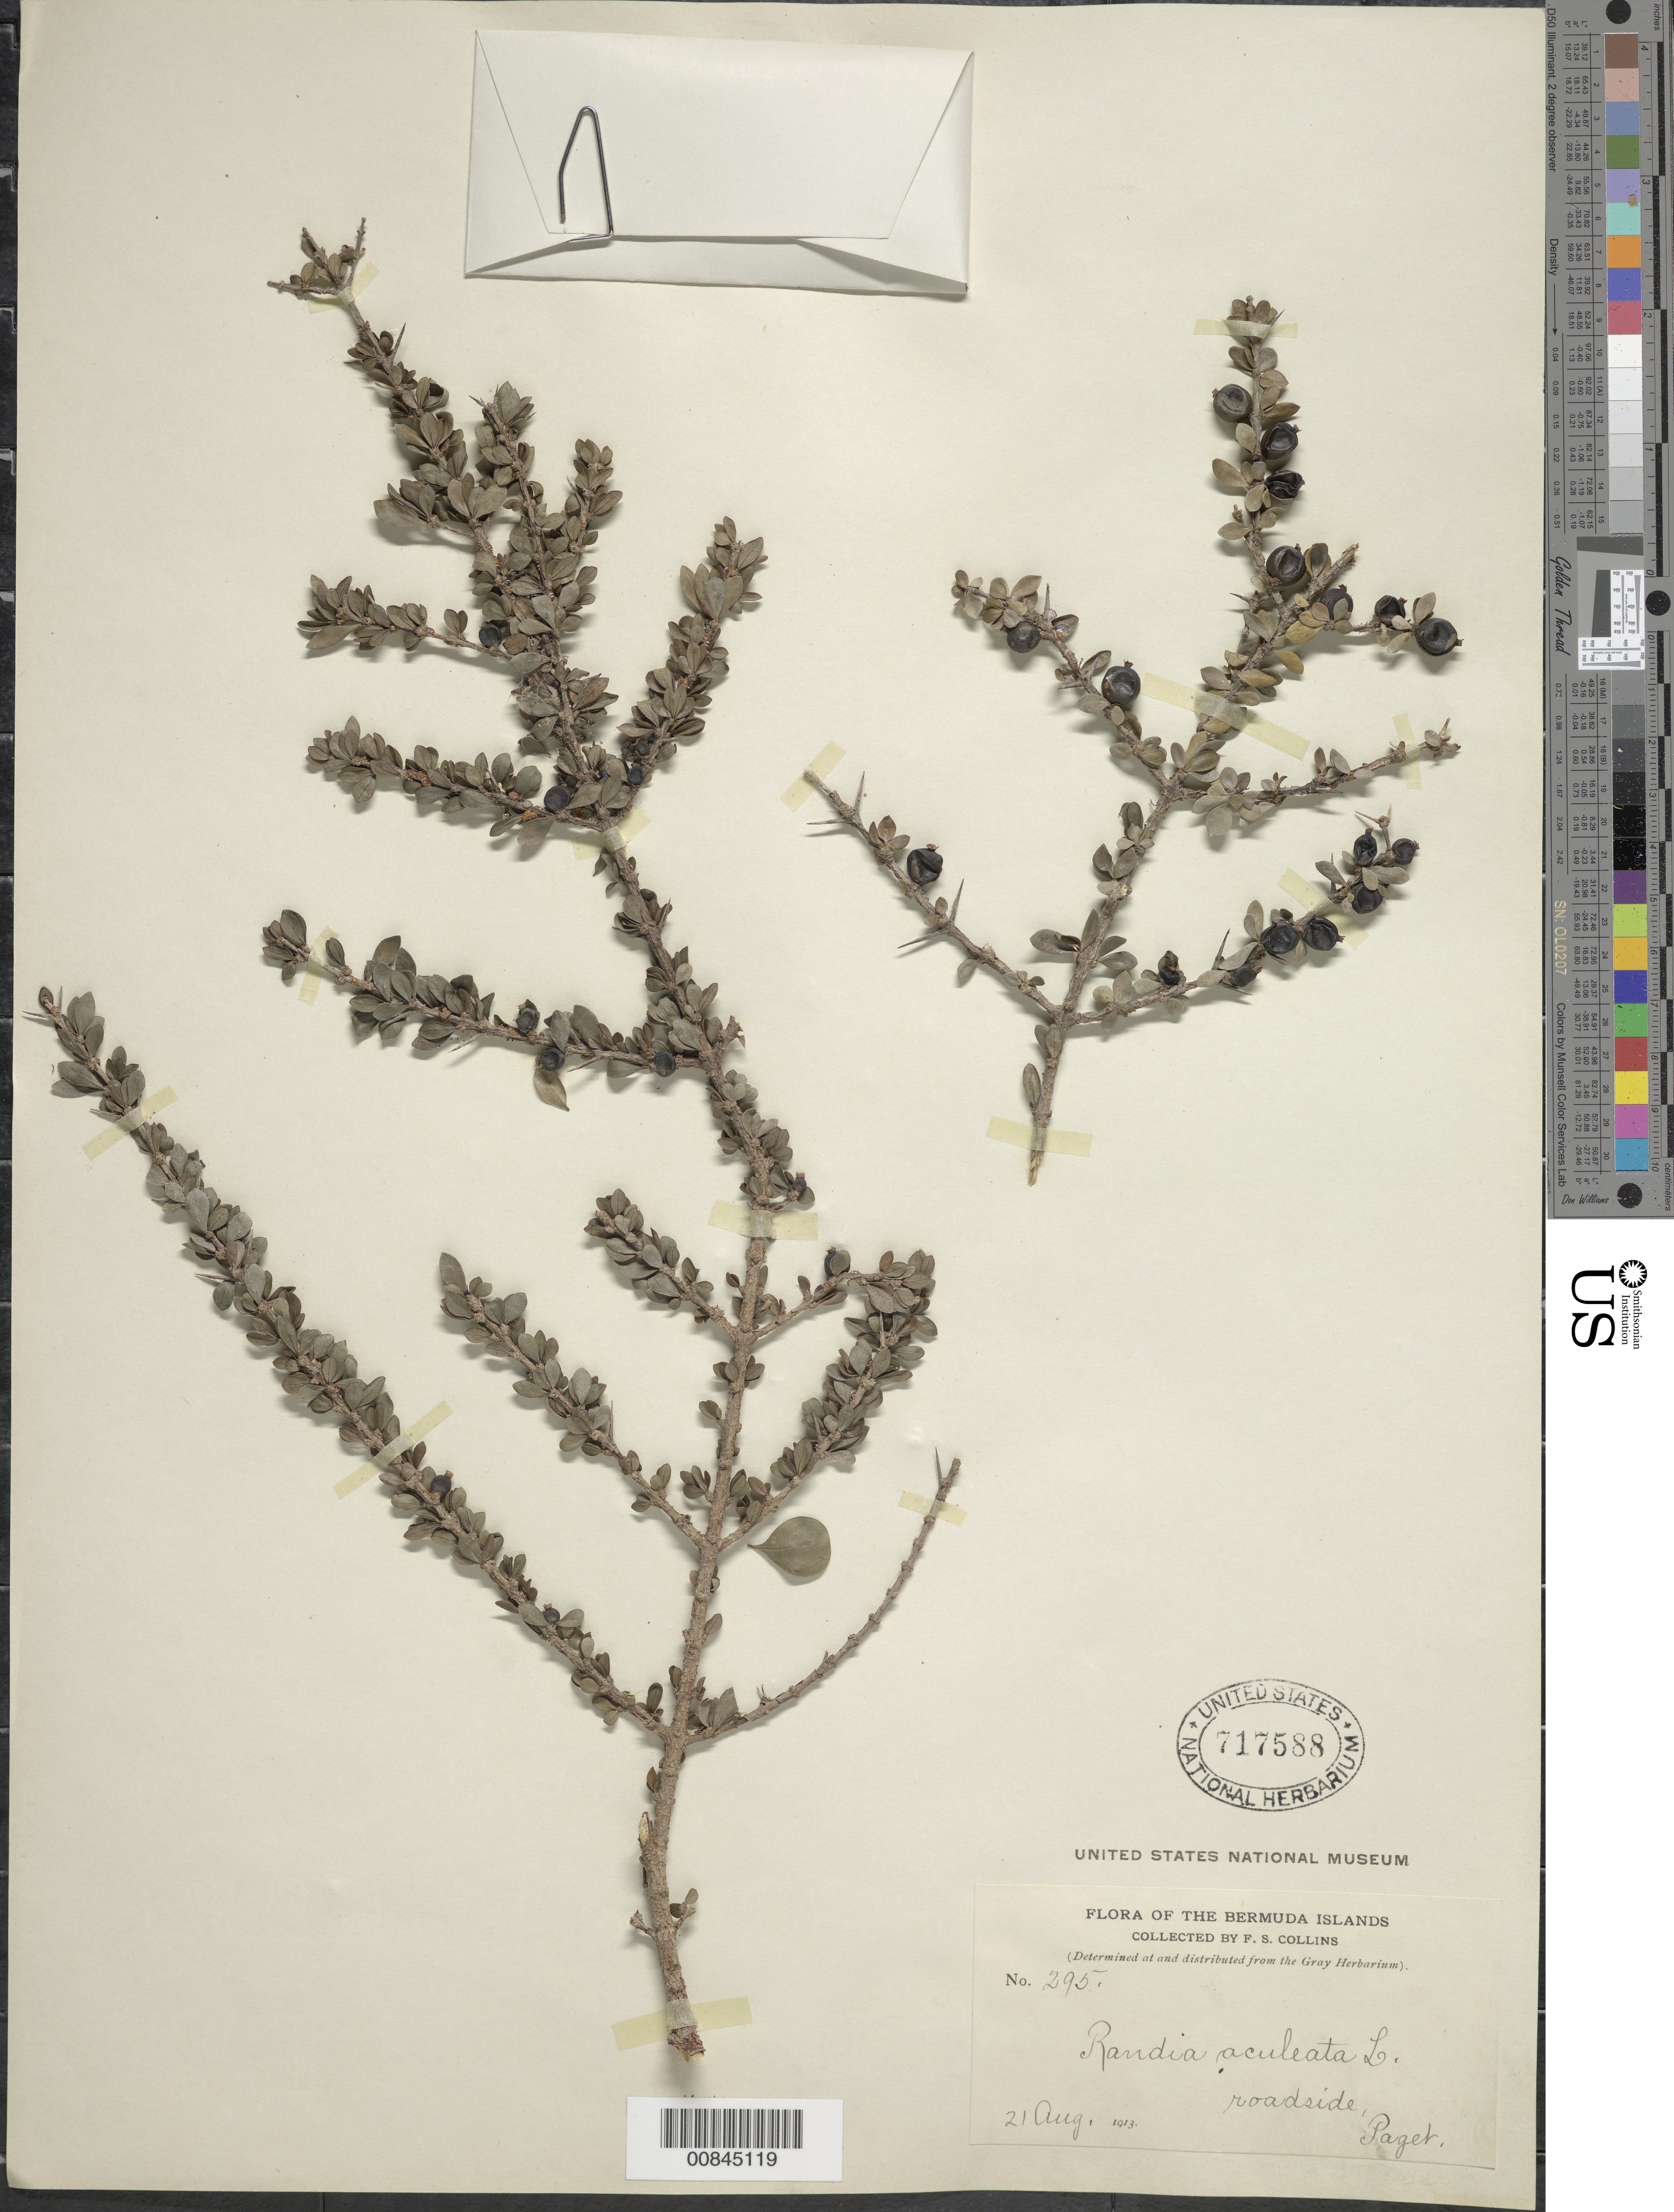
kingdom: Plantae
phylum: Tracheophyta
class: Magnoliopsida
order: Gentianales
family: Rubiaceae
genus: Randia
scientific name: Randia aculeata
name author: L.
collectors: F. Collins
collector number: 295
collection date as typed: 21 Aug 1913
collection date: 1913-08-21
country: Bermuda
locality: Paget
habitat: Roadside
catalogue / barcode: US 717588